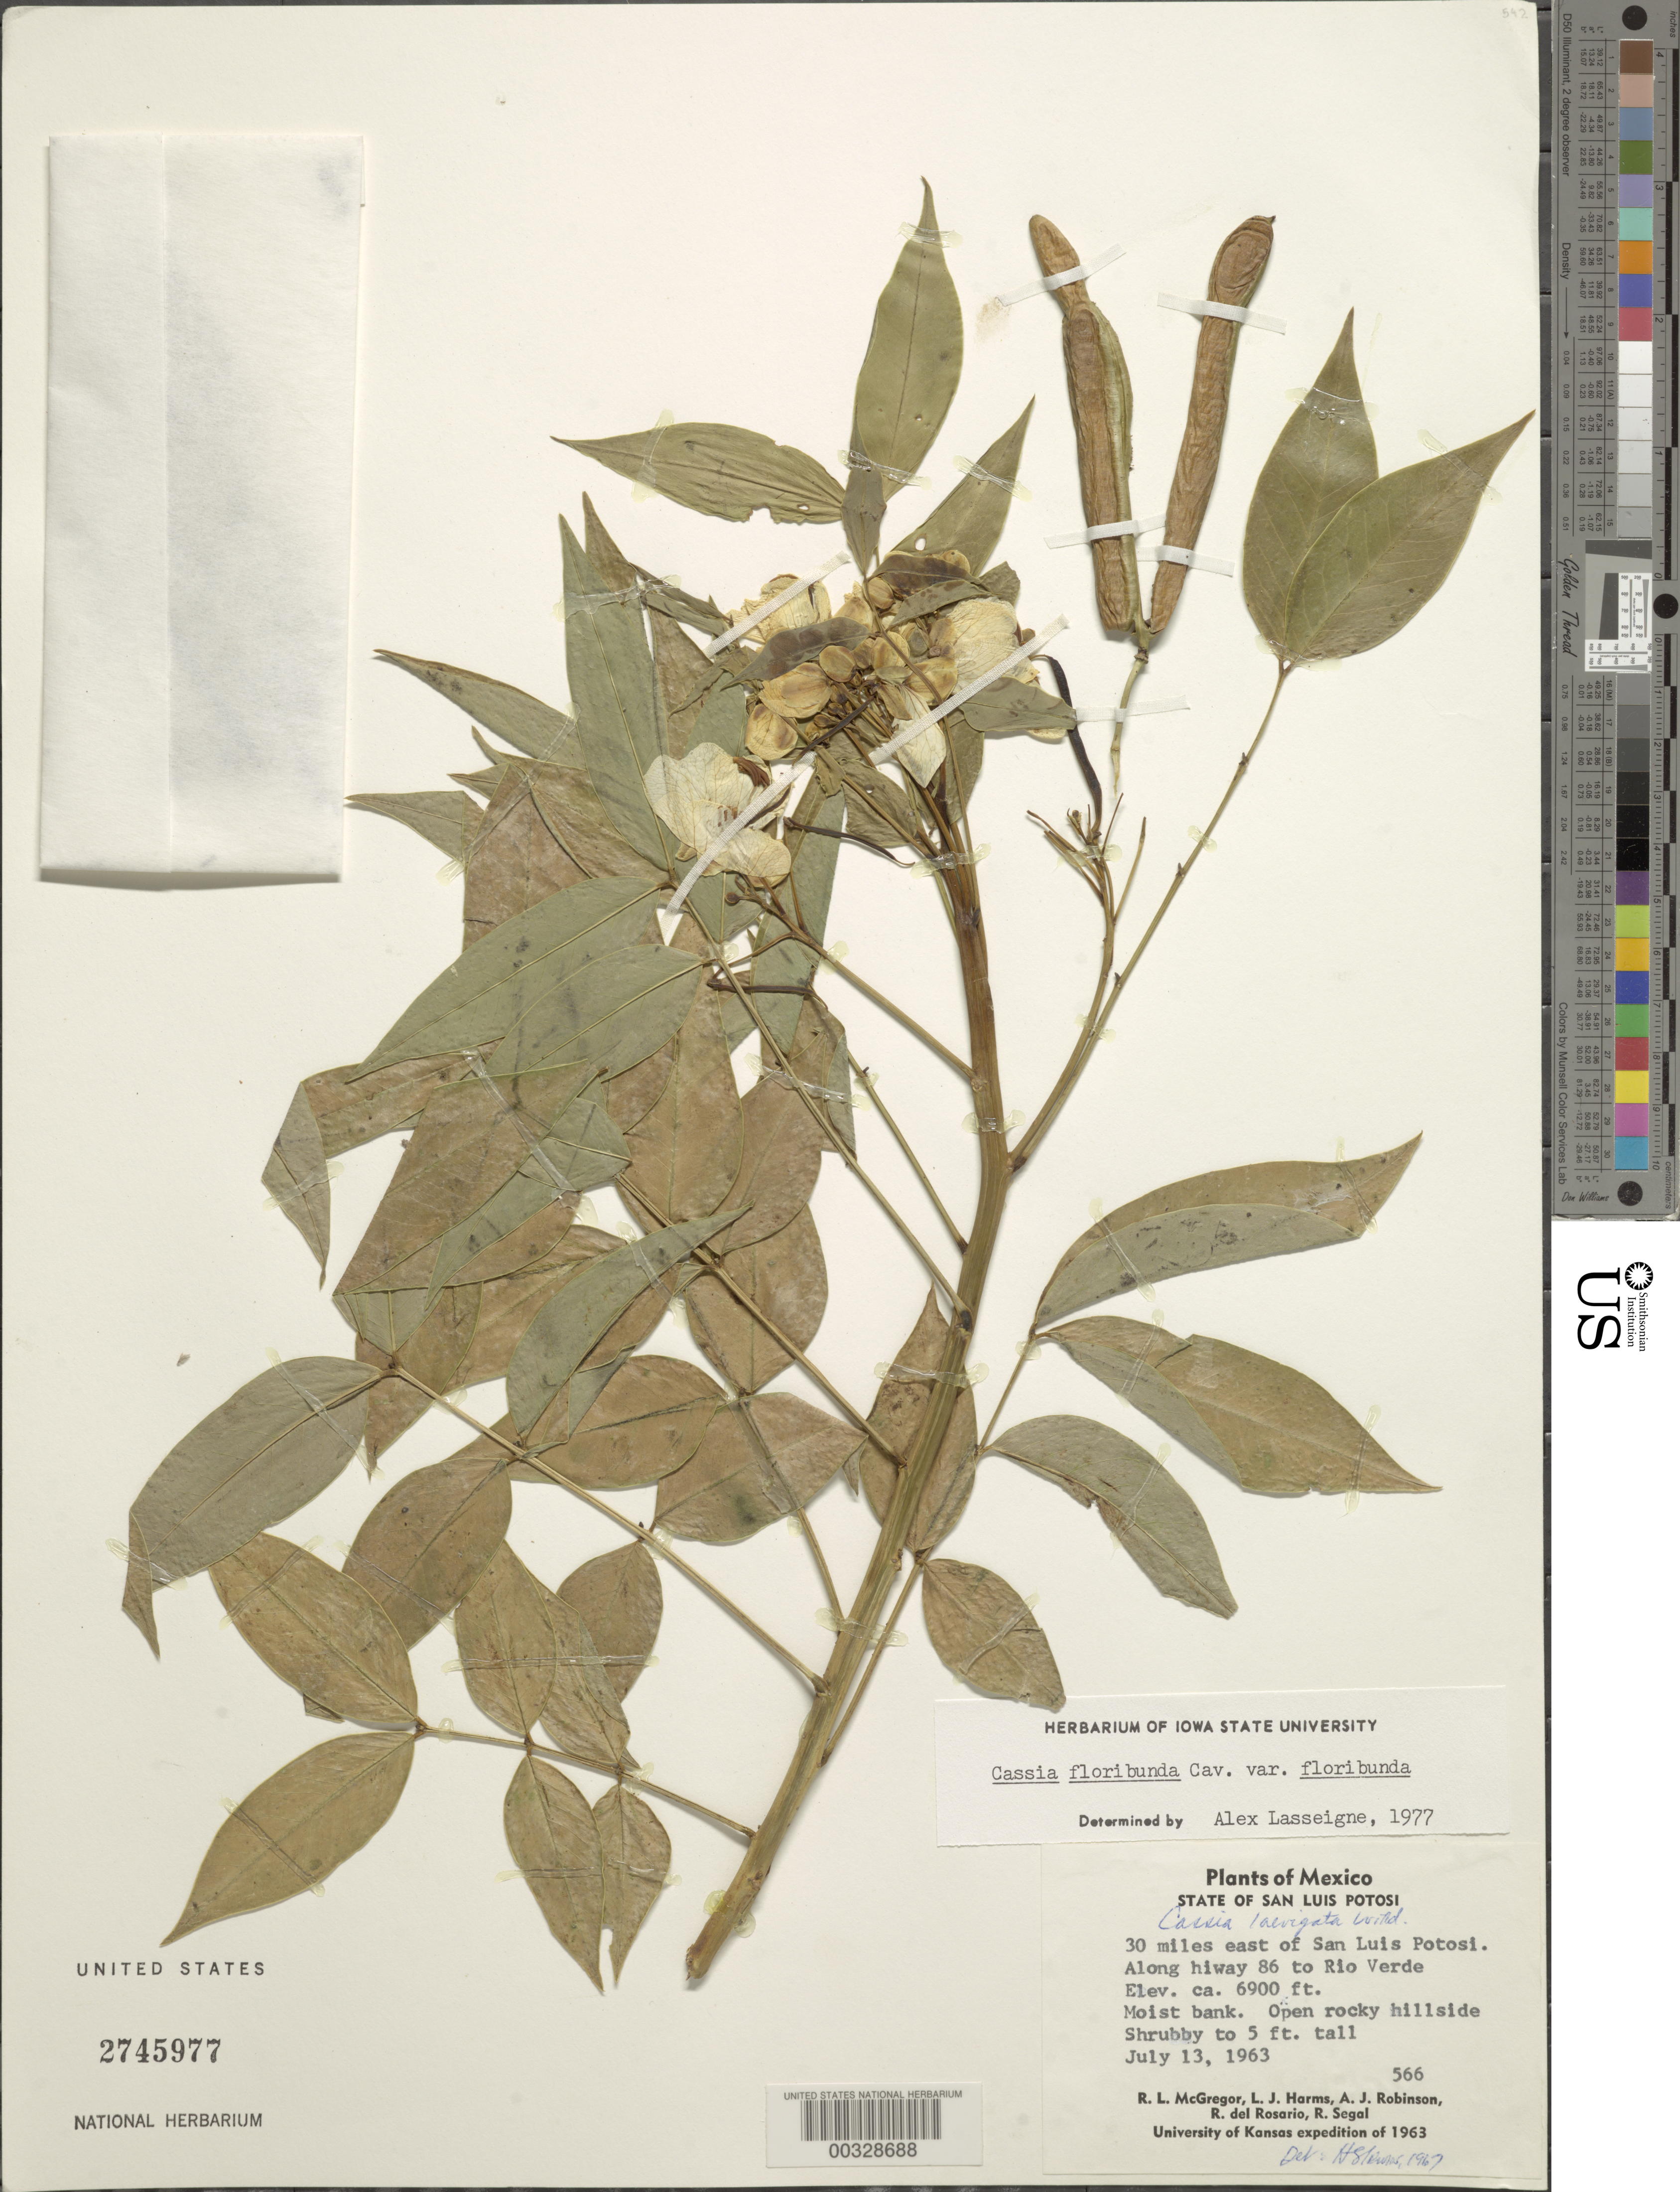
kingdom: Plantae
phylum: Tracheophyta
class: Magnoliopsida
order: Fabales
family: Fabaceae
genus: Senna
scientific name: Senna x floribunda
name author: (Cav.) H.S. Irwin & Barneby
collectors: R. L. McGregor, L. Harms, A. J. Robinson, R. del Rosario & R. Segal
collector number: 566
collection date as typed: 13 Jul 1963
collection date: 1963-07-13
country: Mexico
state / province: San Luis Potosí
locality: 30 mi E of San Luis Potosi along highway 86 to Rio Verde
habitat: Moist bank; open rocky hillside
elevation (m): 2103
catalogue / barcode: US 2745977